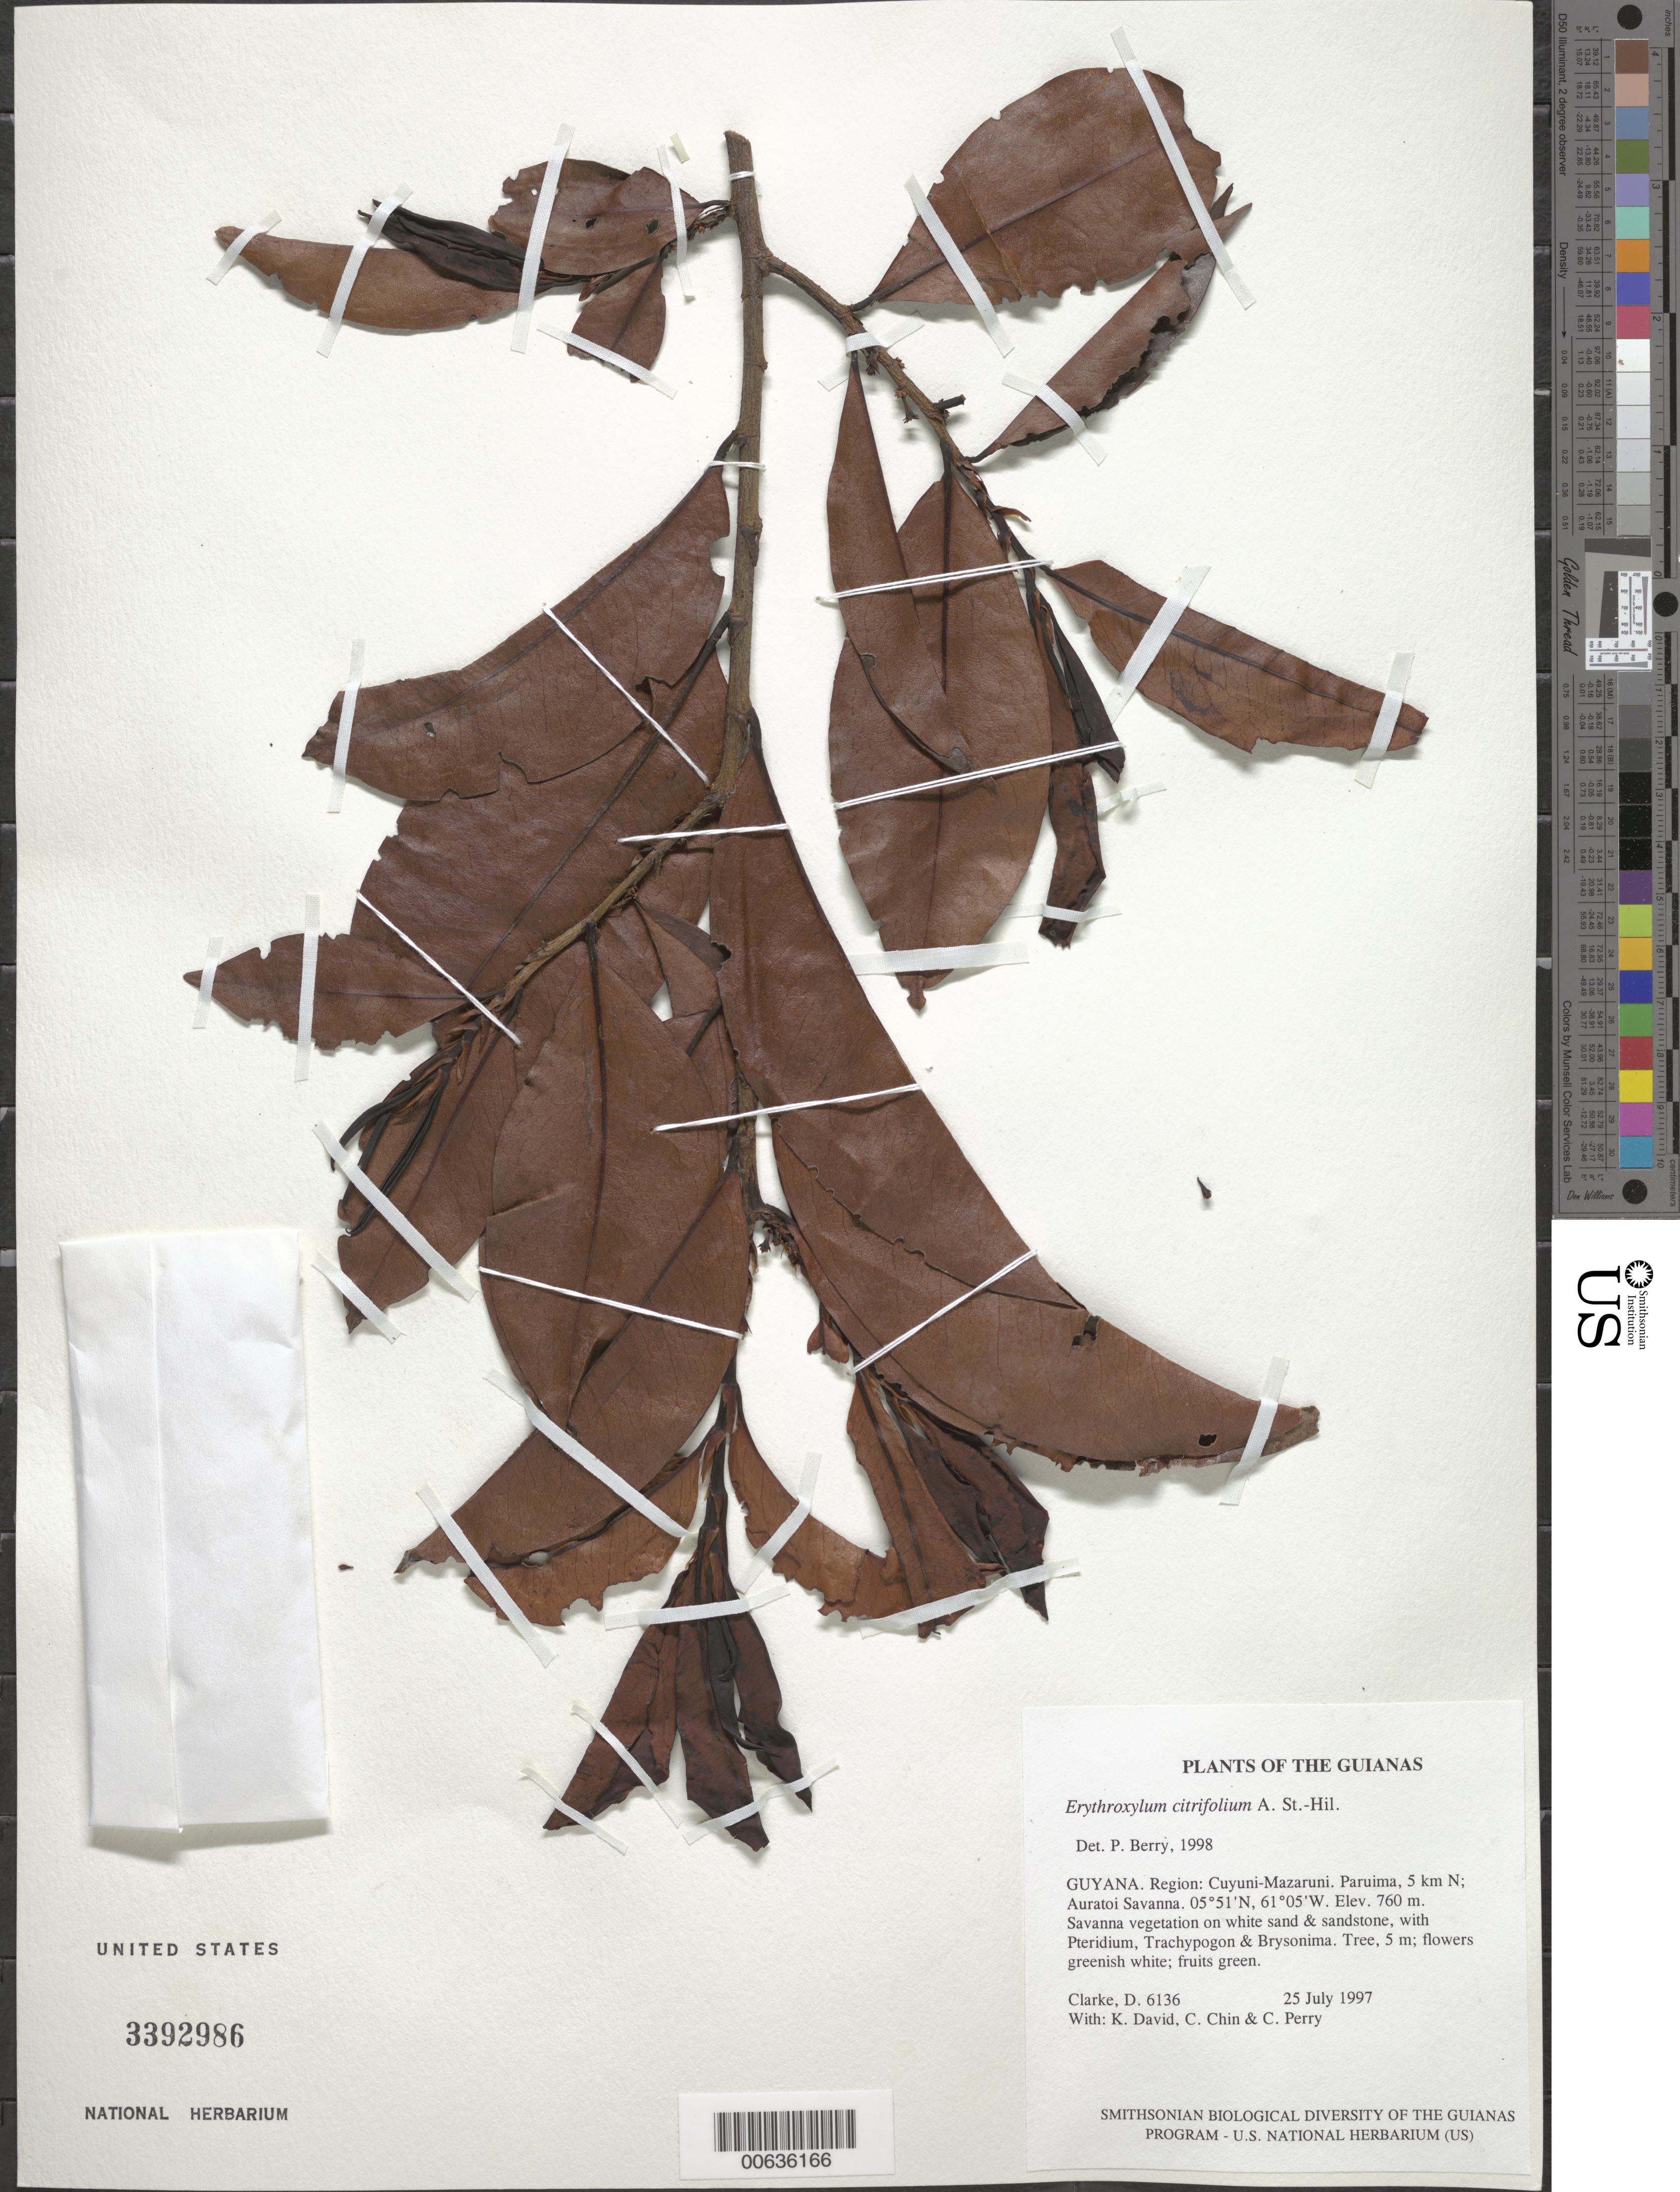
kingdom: Plantae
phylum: Tracheophyta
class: Magnoliopsida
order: Malpighiales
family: Erythroxylaceae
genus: Erythroxylum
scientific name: Erythroxylum citrifolium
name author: A. St.-Hil.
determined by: Berry, P. E., (WIS), University of Wisconsin - Madison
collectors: H. D. Clarke, K. David, C. Chin & C. Perry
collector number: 6136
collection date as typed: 25 July 1997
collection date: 1997-07-25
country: Guyana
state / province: Cuyuni-Mazaruni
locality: Paruima, 5 km N; Auratoi Savanna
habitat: Savanna vegetation on white sand & sandstone, with Pteridium, Trachypogon & Brysonima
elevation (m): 760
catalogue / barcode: US 3392986